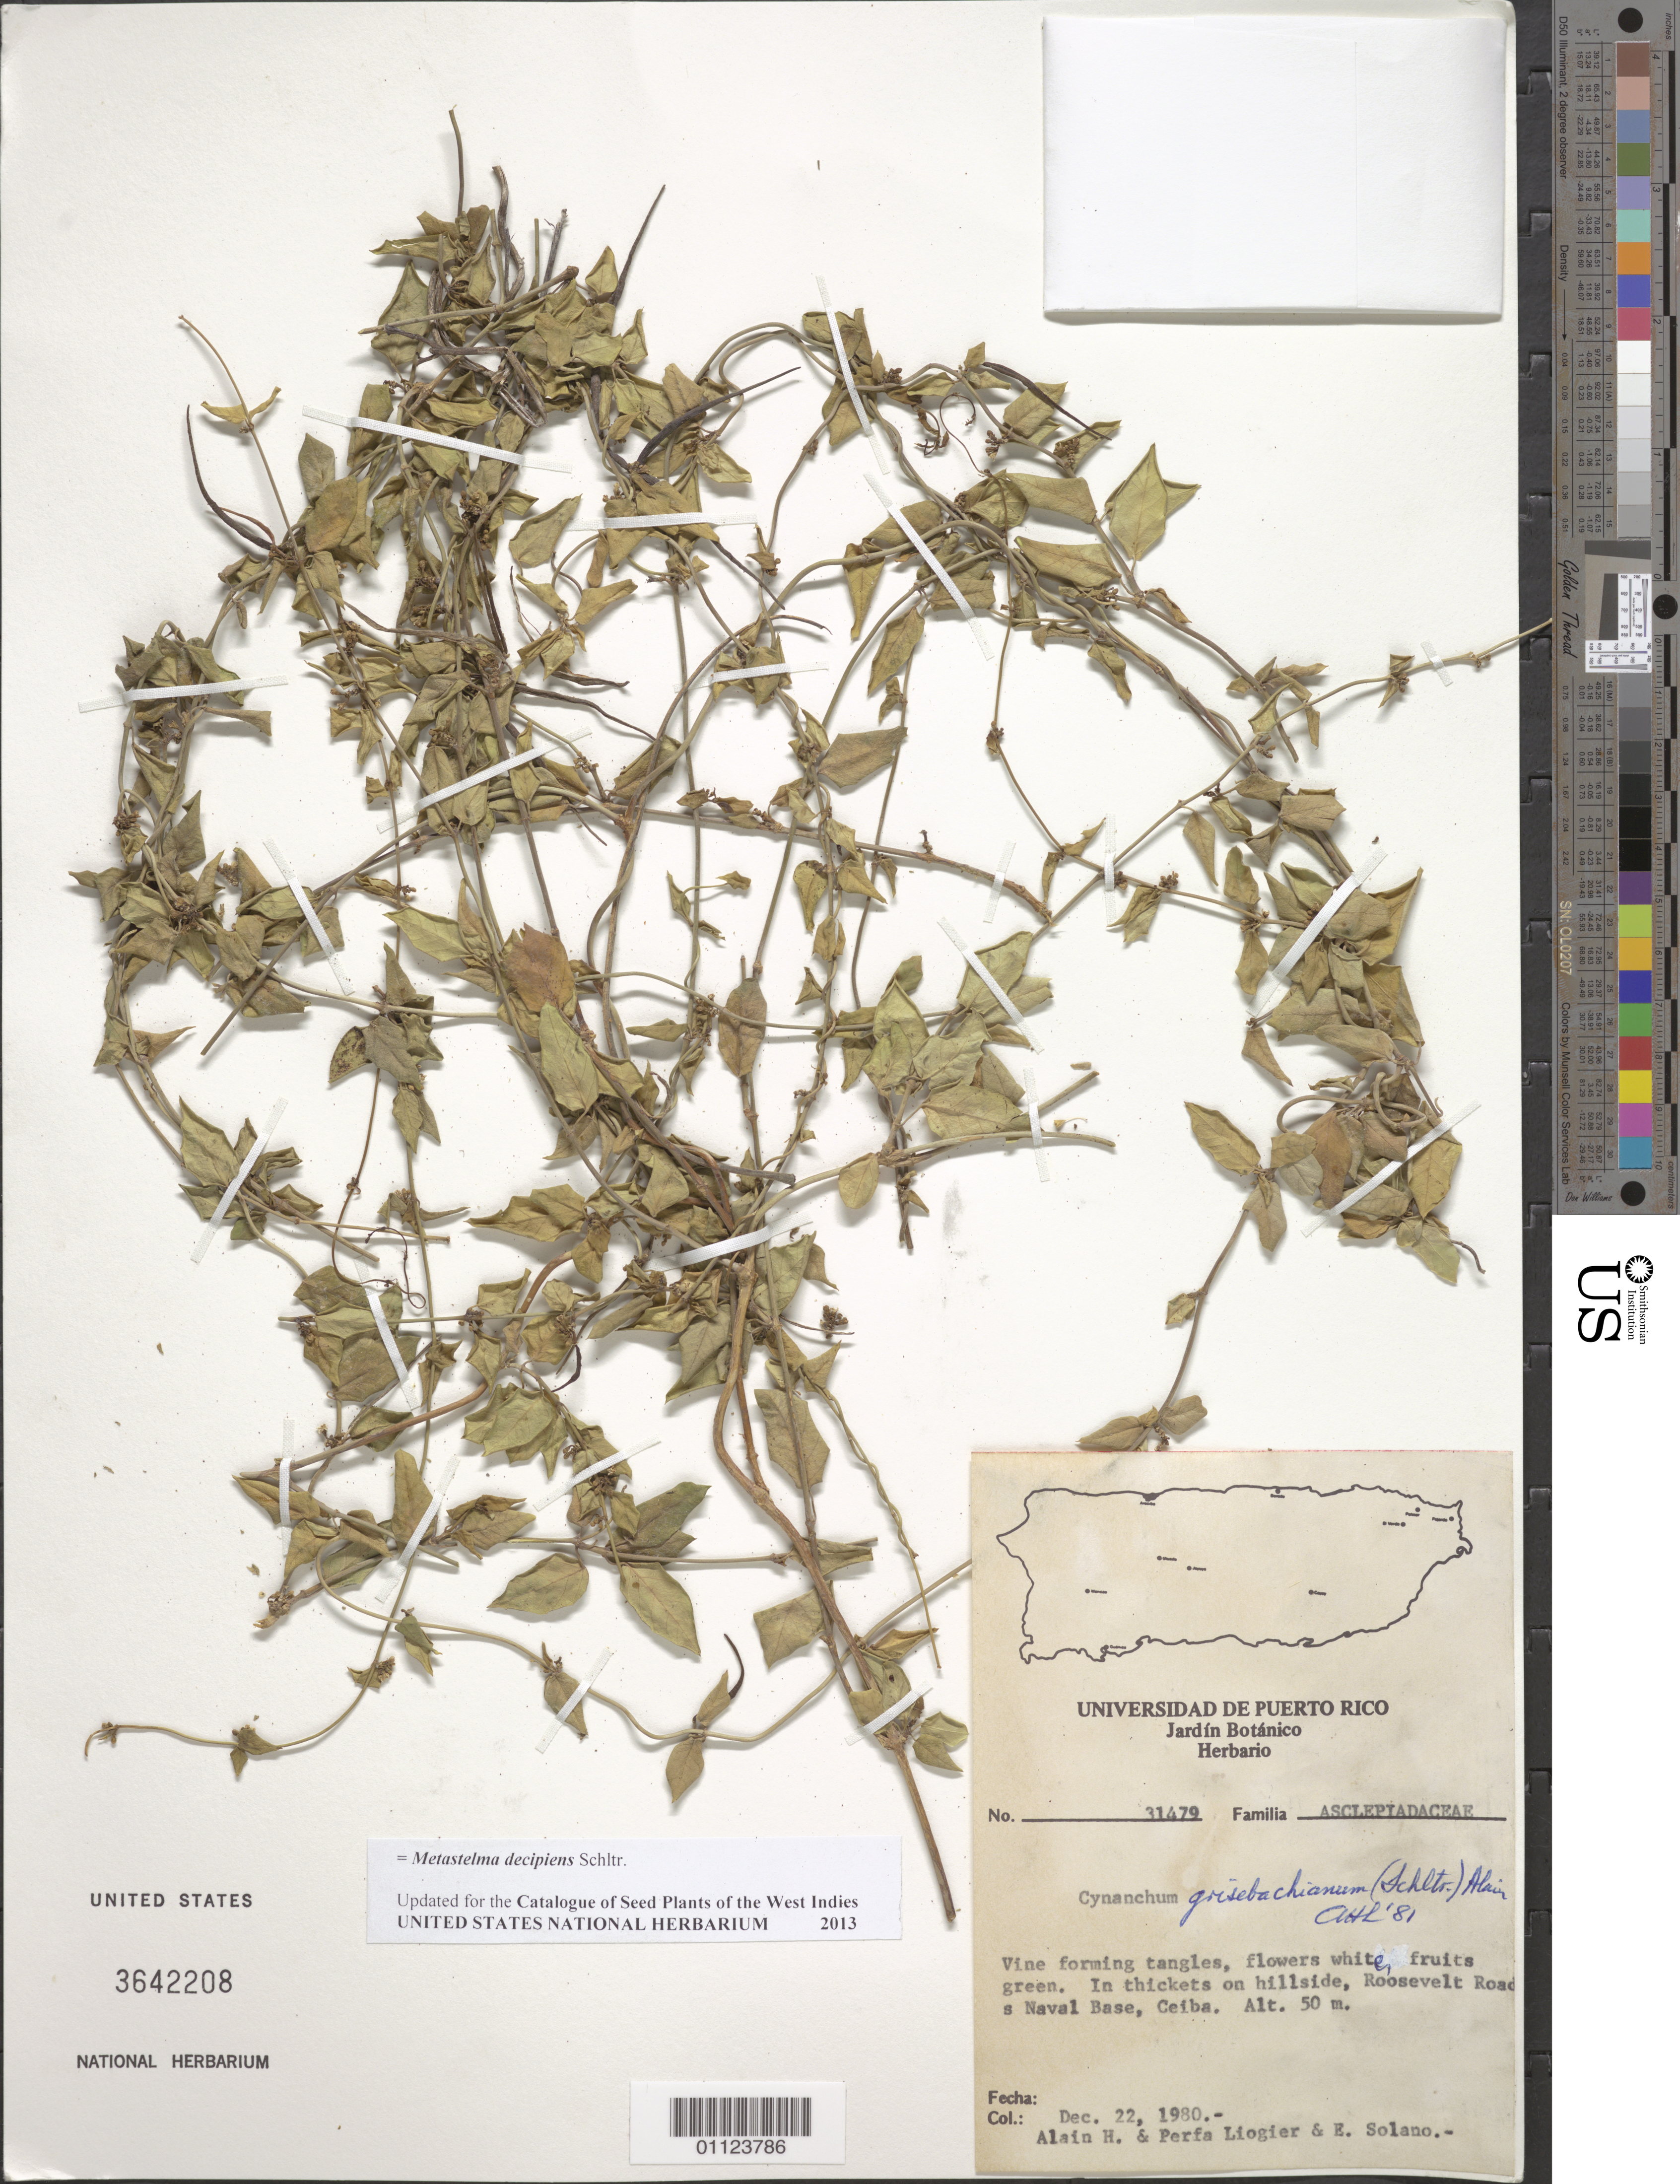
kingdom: Plantae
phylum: Tracheophyta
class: Magnoliopsida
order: Gentianales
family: Apocynaceae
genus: Metastelma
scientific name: Metastelma decipiens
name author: Schltr.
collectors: A. H. Liogier, M. P. Liogier & E. Solano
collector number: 31479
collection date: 1980-12-22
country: Puerto Rico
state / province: Ceiba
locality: Roosevelt Roads Naval Base, Ceiba.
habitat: In thickets on hillside.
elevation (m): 50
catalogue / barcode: US 3642208